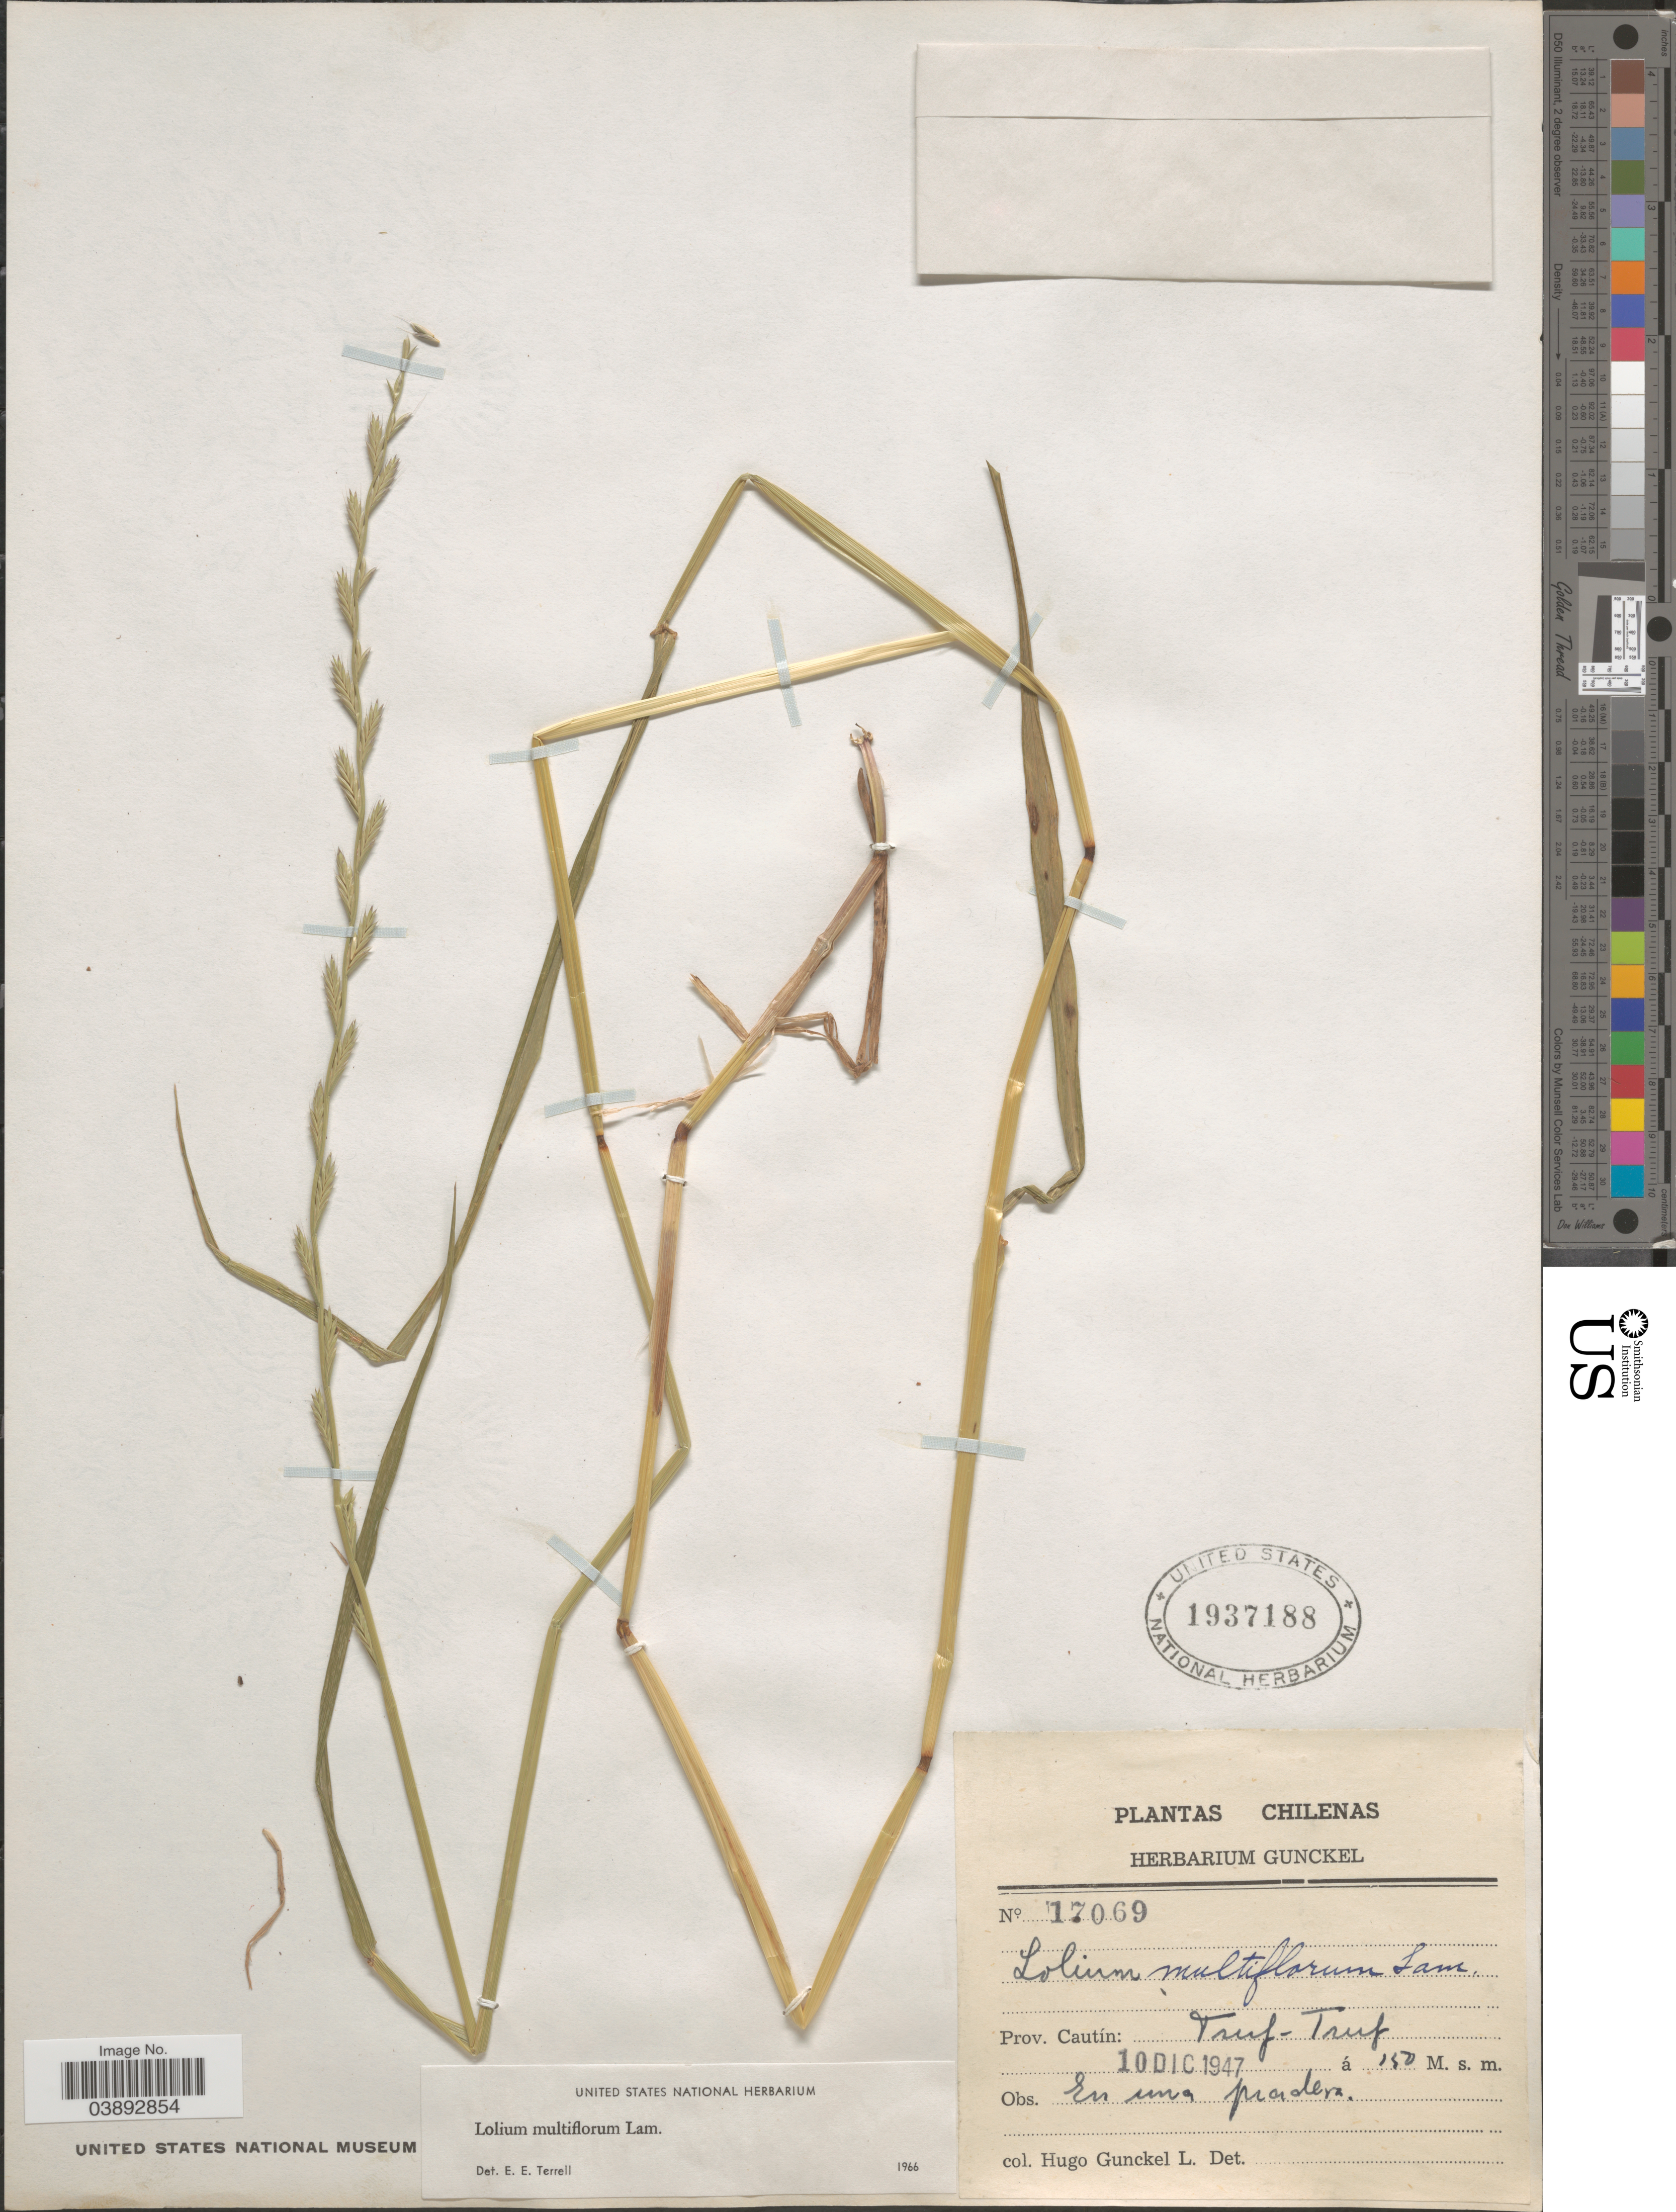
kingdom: Plantae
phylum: Tracheophyta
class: Liliopsida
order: Poales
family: Poaceae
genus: Lolium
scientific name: Lolium multiflorum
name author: Lam.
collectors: H. Gunckel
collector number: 17069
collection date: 1947-12-10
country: Chile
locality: Prov. Cautín: Truf - Truf.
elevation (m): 150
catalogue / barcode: US 1937188